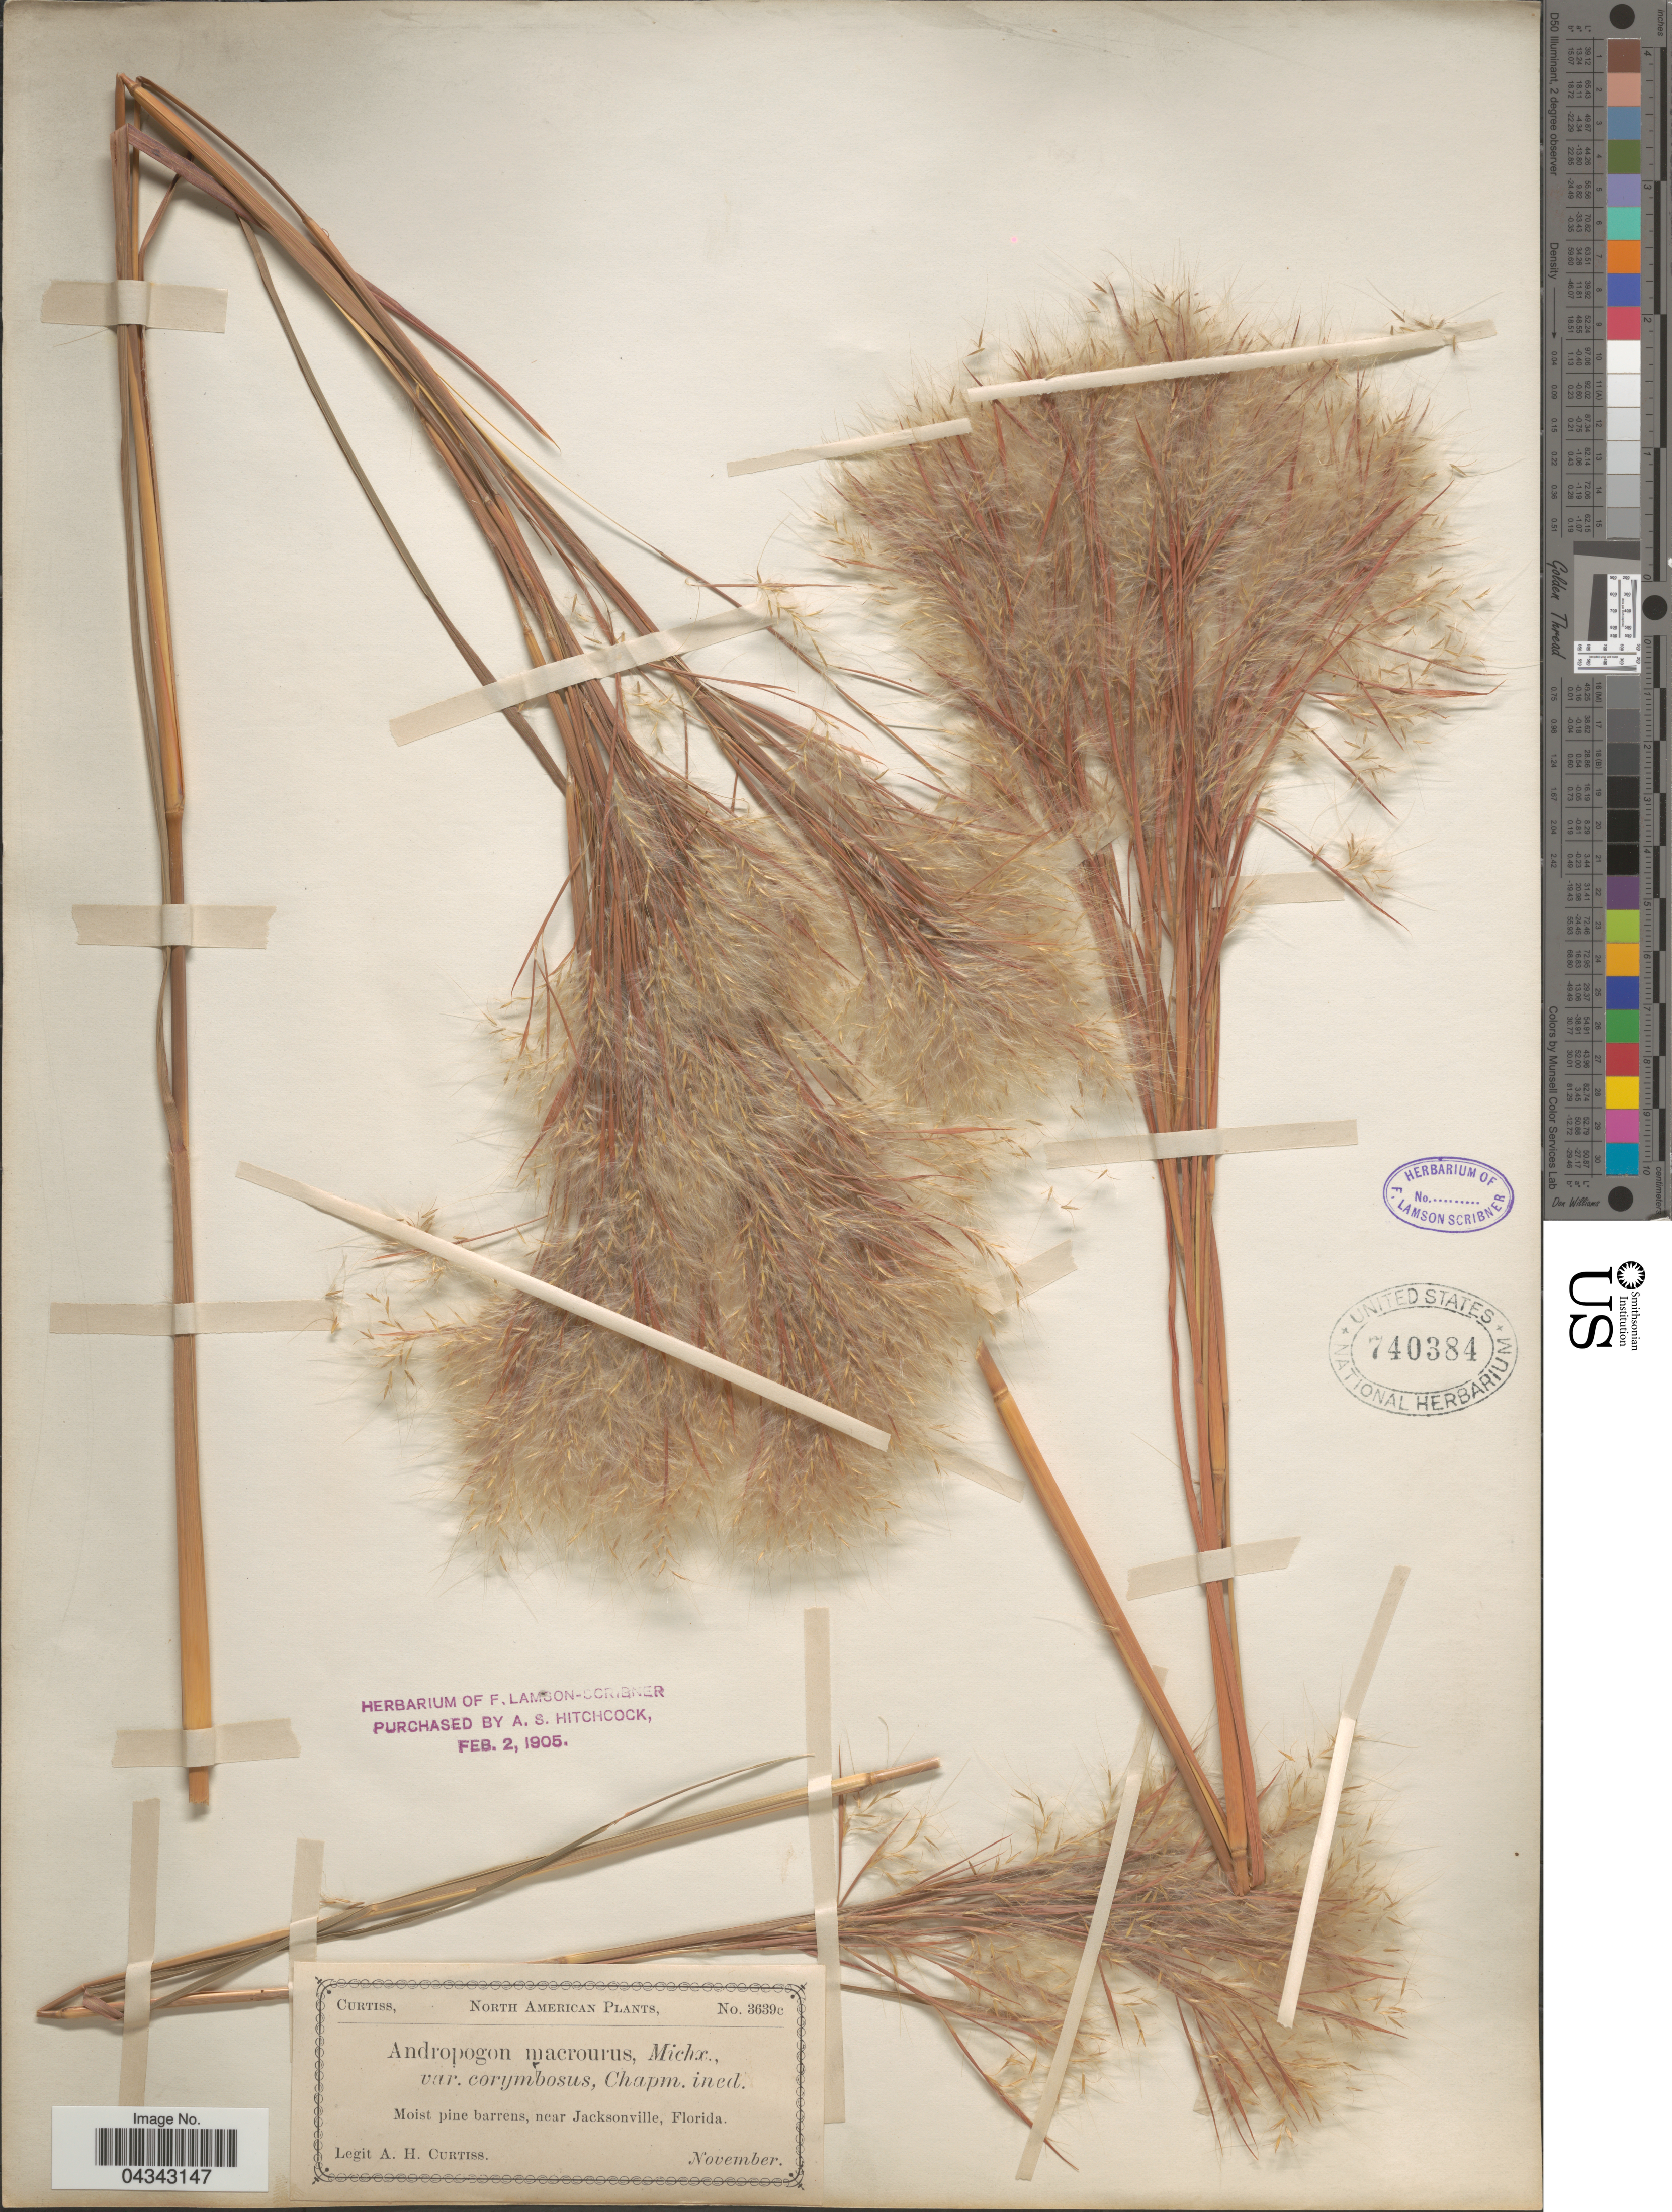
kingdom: Plantae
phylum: Tracheophyta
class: Liliopsida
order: Poales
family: Poaceae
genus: Andropogon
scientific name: Andropogon glomeratus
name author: (Walter) Britton, Stearns & Poggenb.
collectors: A. H. Curtiss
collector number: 3639c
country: United States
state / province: Florida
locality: Moist pine barrens, near Jacksonville.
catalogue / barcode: US 740384